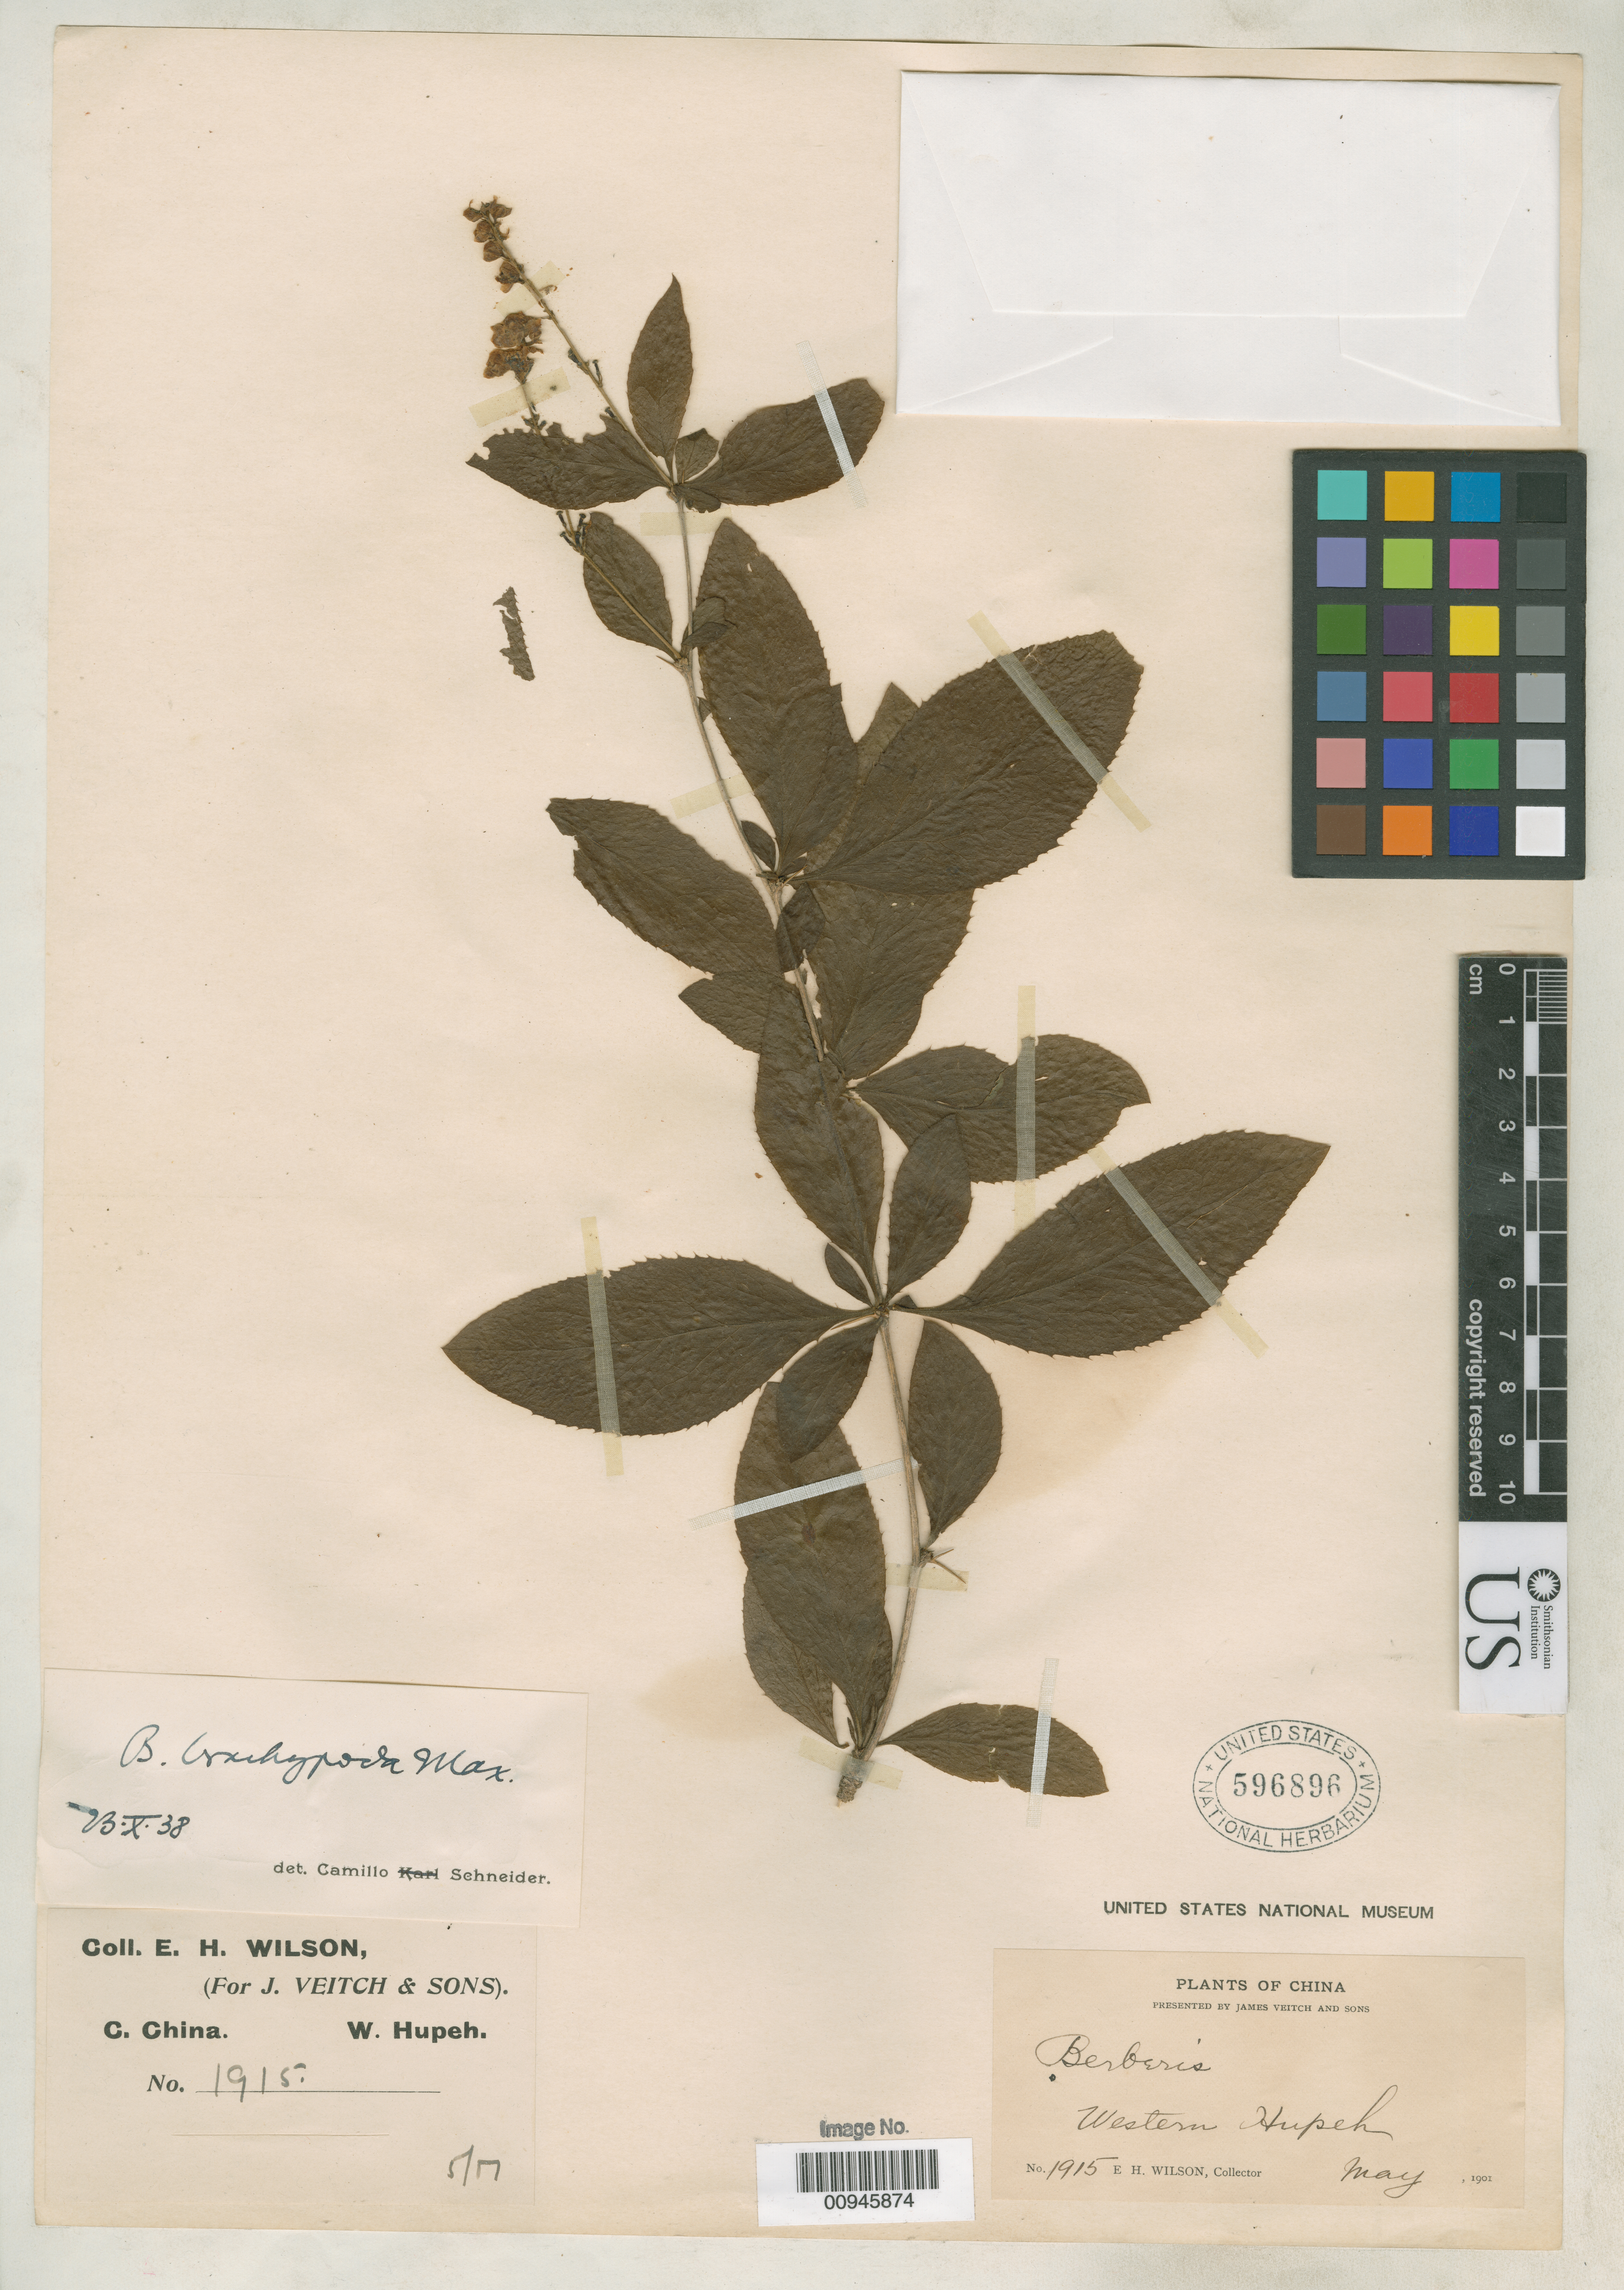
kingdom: Plantae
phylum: Tracheophyta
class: Magnoliopsida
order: Ranunculales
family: Berberidaceae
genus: Berberis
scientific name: Berberis mitifolia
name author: Stapf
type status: Syntype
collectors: E. H. Wilson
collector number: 1915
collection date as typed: May 1901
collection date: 1901-05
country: China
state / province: Hubei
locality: Western Hupeh.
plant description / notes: Identified as syntype by Julian Harber based on image viewed, email comm. July 2009.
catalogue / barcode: US 596896